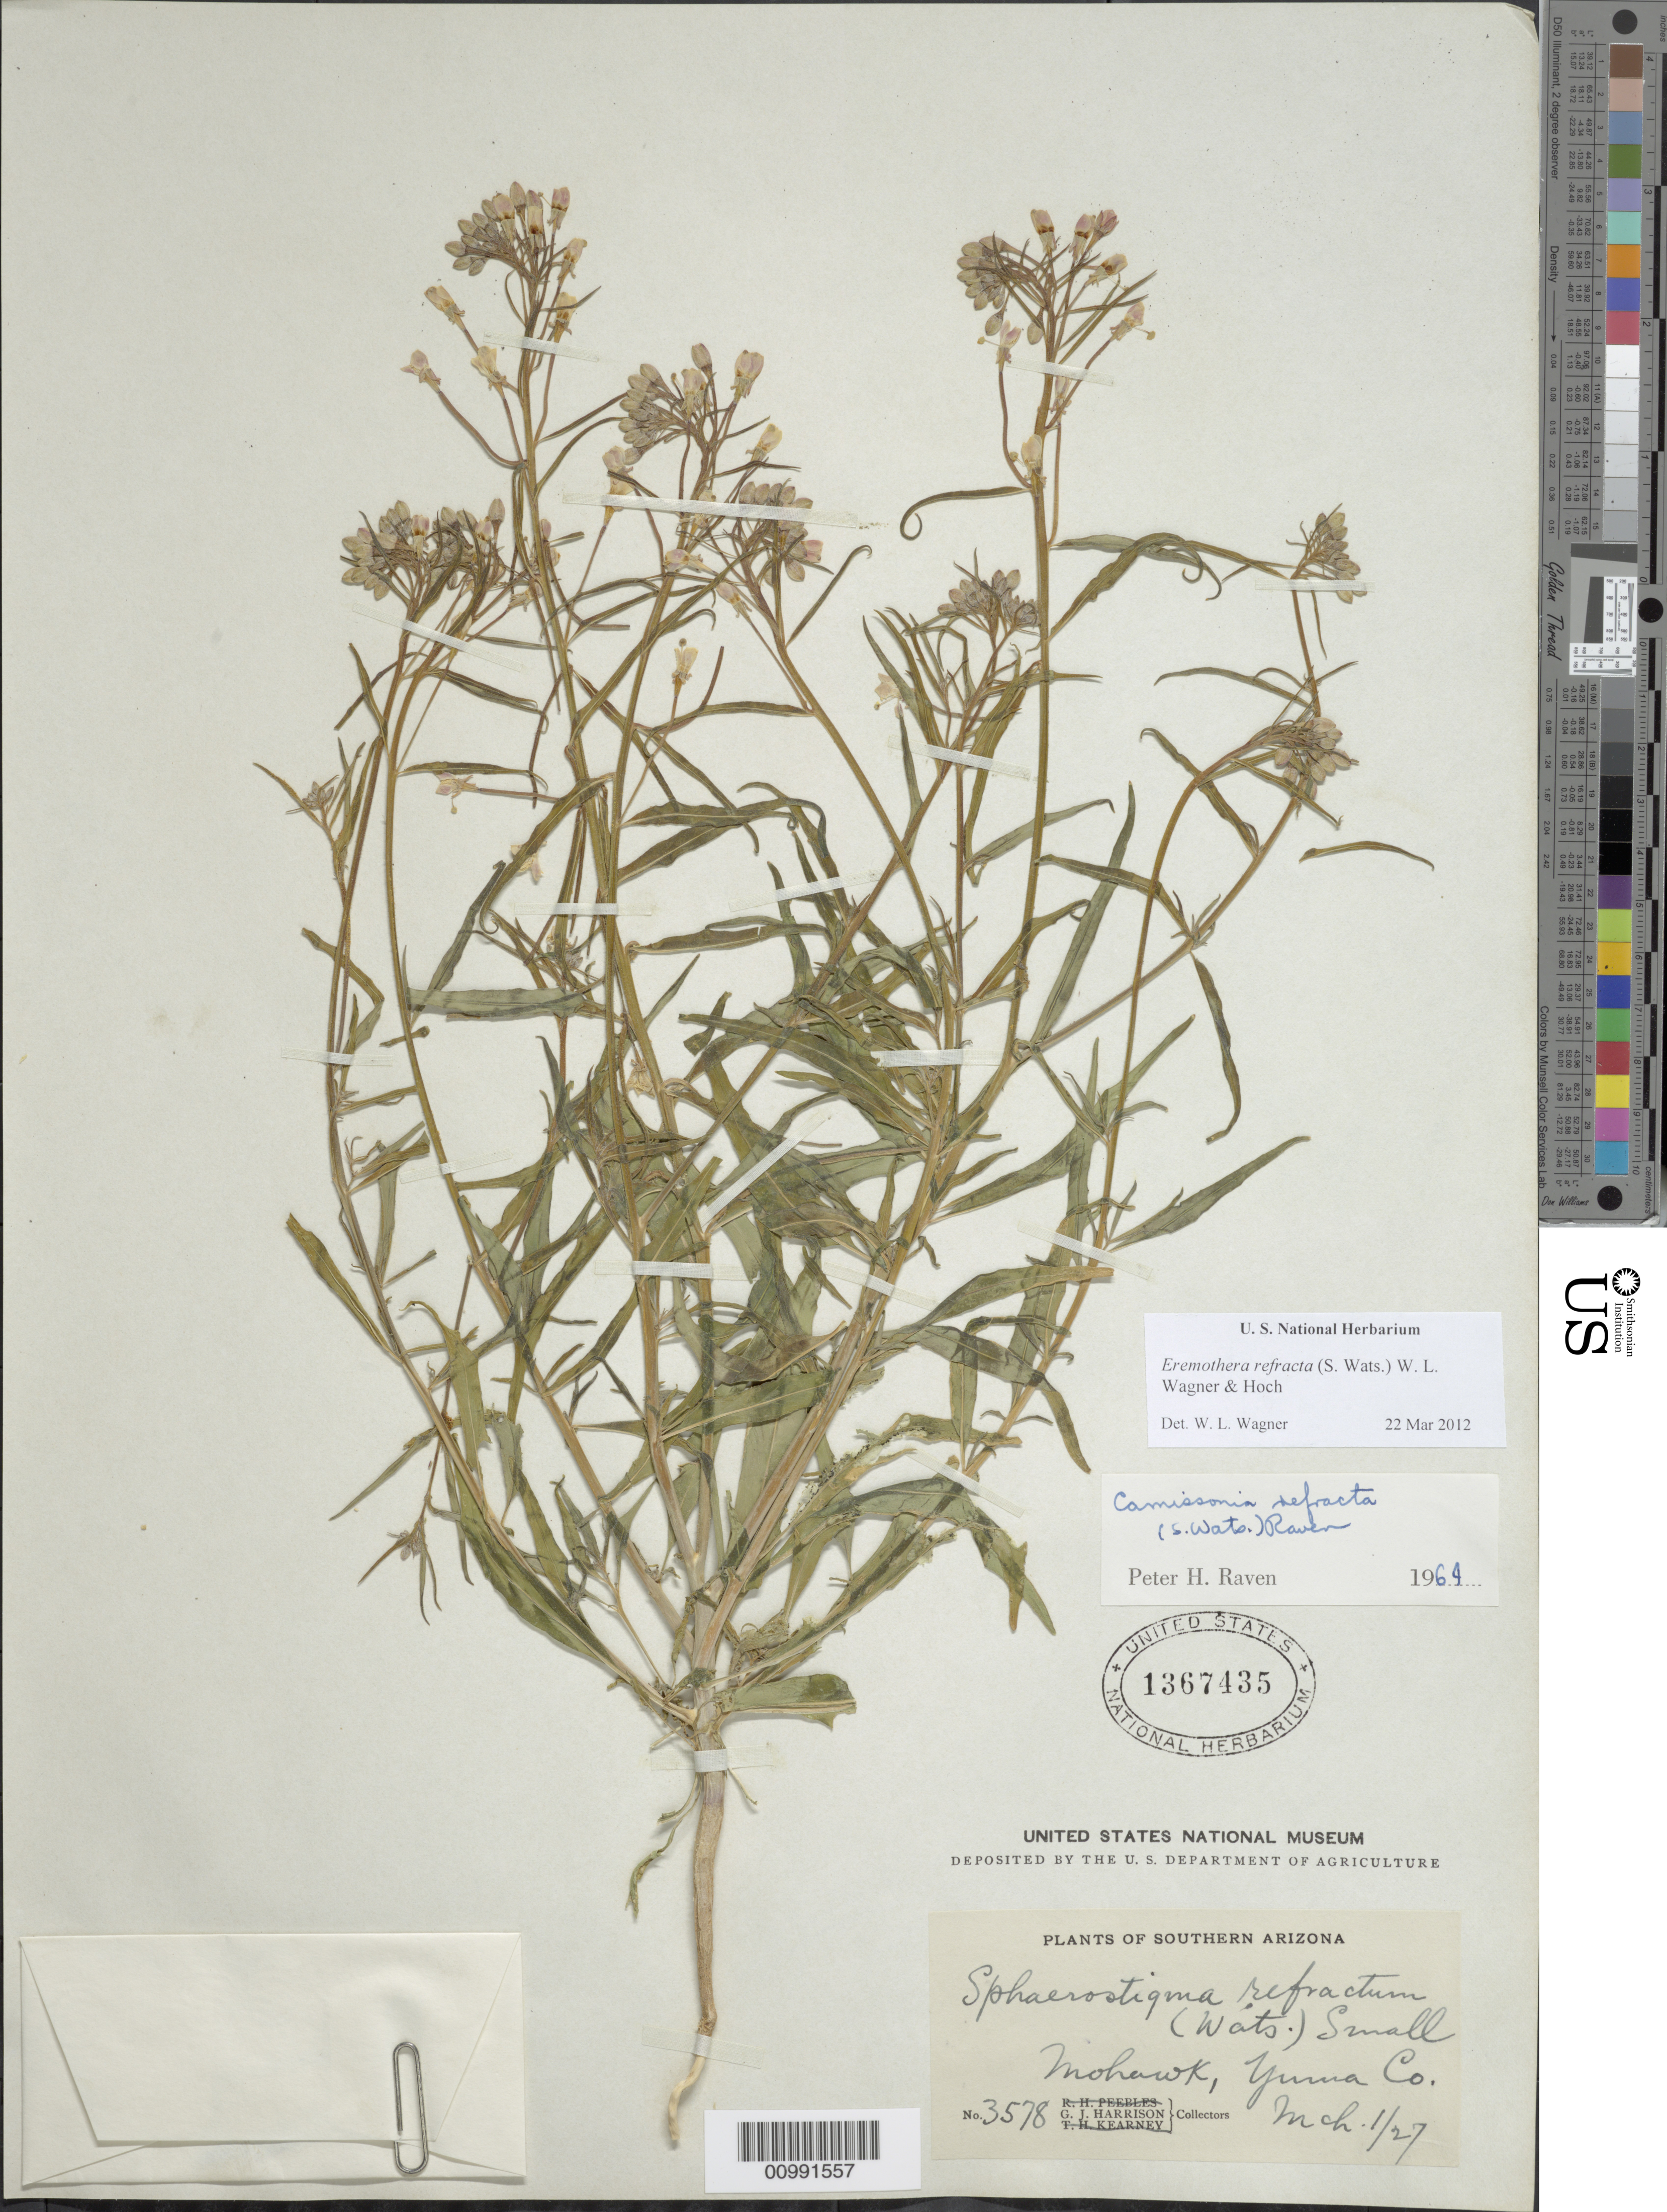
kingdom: Plantae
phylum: Tracheophyta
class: Magnoliopsida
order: Myrtales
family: Onagraceae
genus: Eremothera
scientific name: Eremothera refracta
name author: (S. Watson) W.L. Wagner & Hoch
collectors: G. J. Harrison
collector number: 3578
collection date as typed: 01 Mar 1927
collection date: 1927-03-01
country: United States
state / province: Arizona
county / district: Yuma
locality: Mohawk.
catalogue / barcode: US 1367435